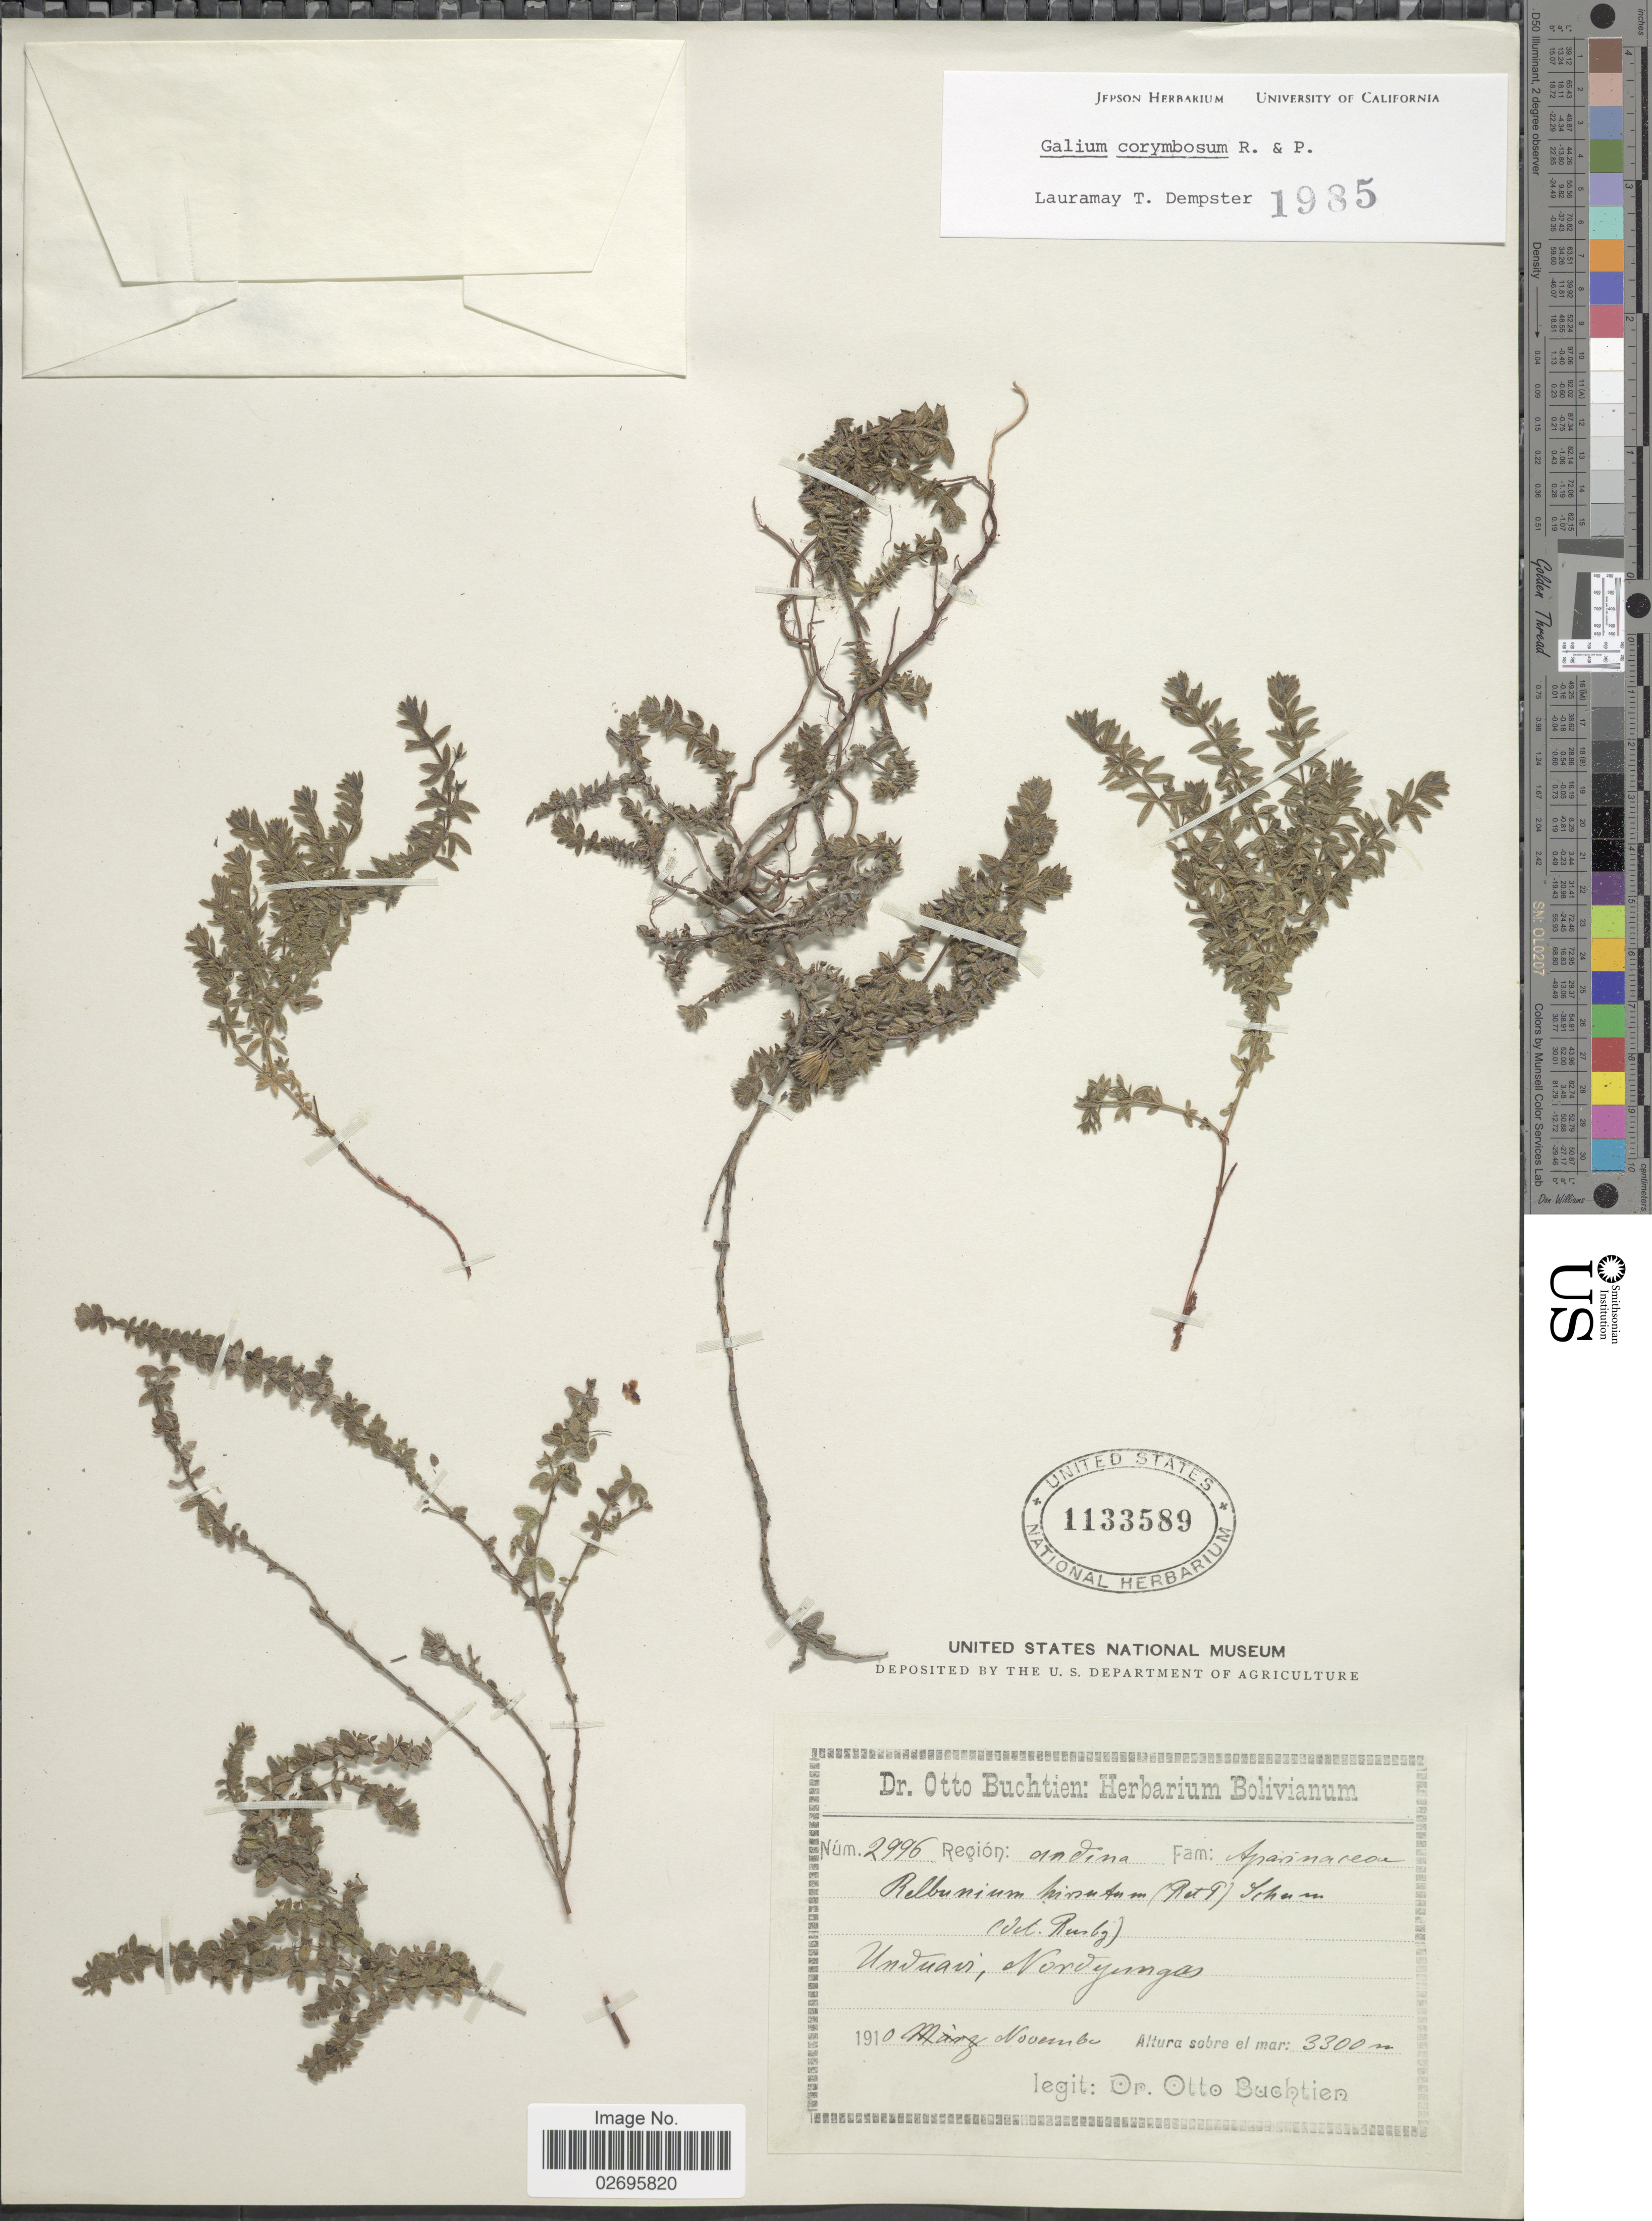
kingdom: Plantae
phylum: Tracheophyta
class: Magnoliopsida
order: Gentianales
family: Rubiaceae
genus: Galium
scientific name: Galium corymbosum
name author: Ruiz & Pav.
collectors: O. Buchtien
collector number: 2996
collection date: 1910-11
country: Bolivia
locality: Unduavi, Nordyungas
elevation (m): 3300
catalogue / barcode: US 1133589